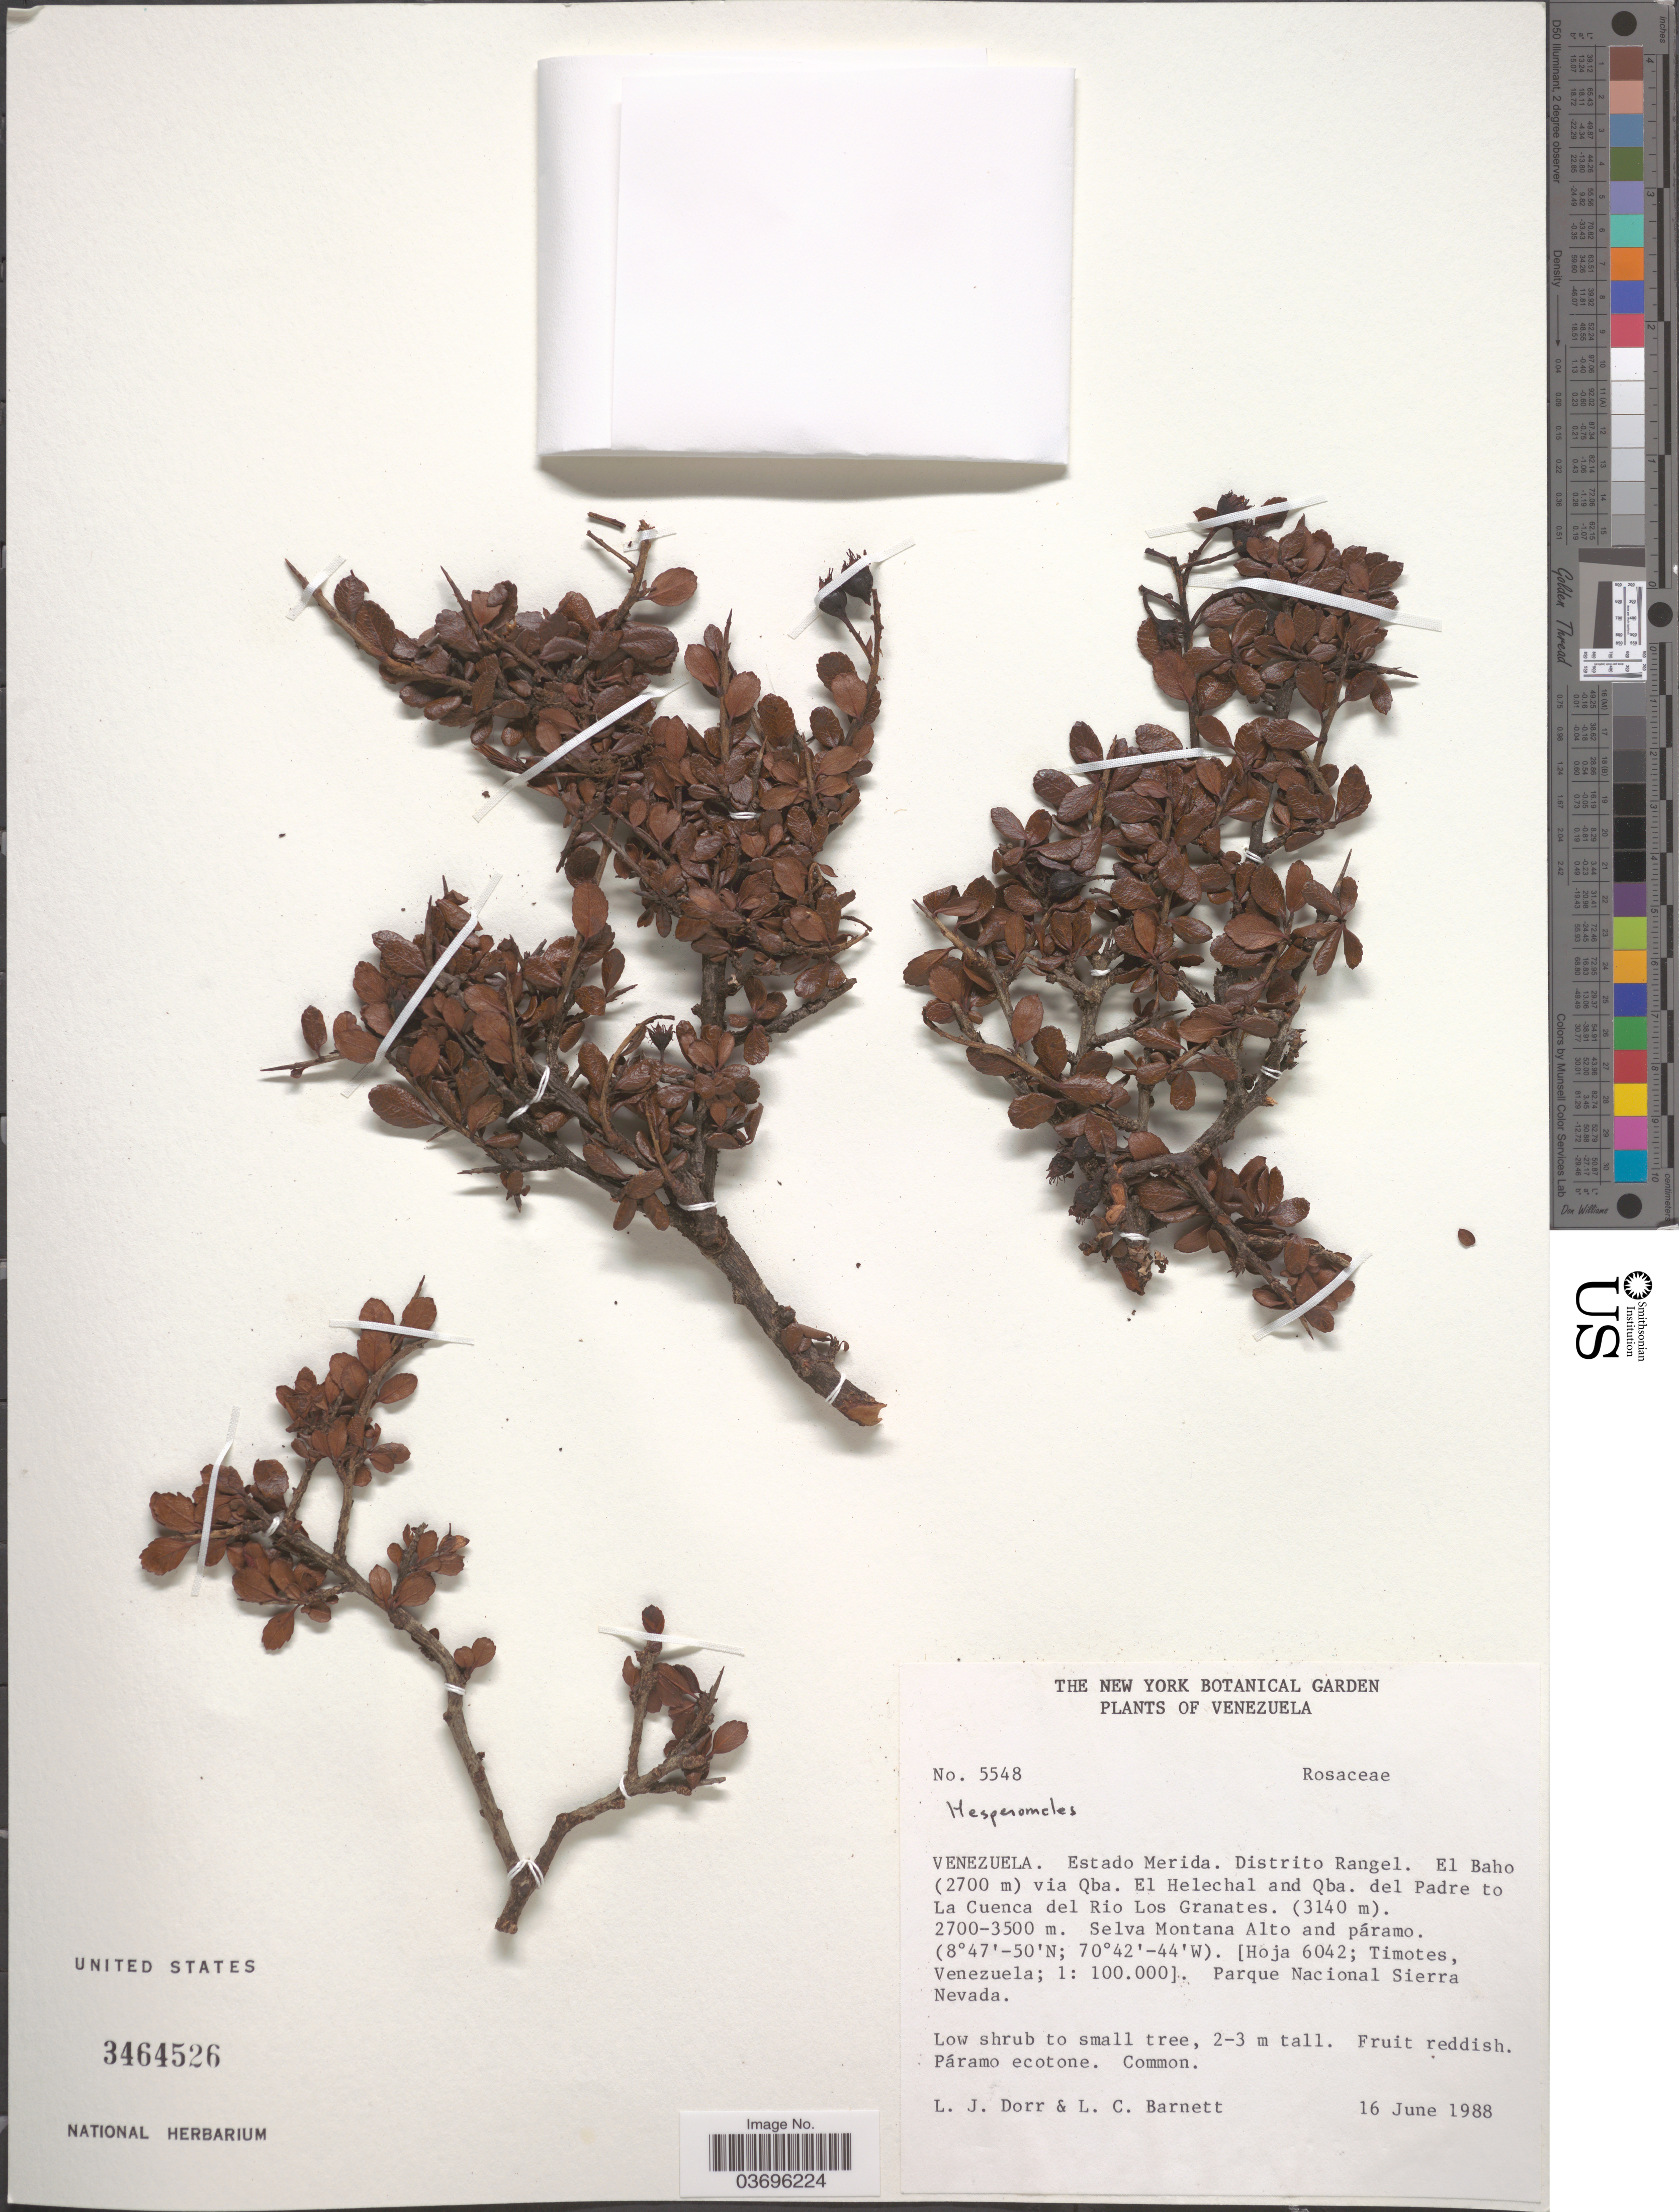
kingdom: Plantae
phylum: Tracheophyta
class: Magnoliopsida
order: Rosales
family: Rosaceae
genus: Hesperomeles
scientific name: Hesperomeles sp.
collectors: L. J. Dorr & L. C. Barnett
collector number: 5548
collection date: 1988-06-16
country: Venezuela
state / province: Mérida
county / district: Rangel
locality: El Baho via Qba. El Helechal and Qba. del Padre to La Cuenca del Rio Los Granates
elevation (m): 2700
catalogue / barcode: US 3464526